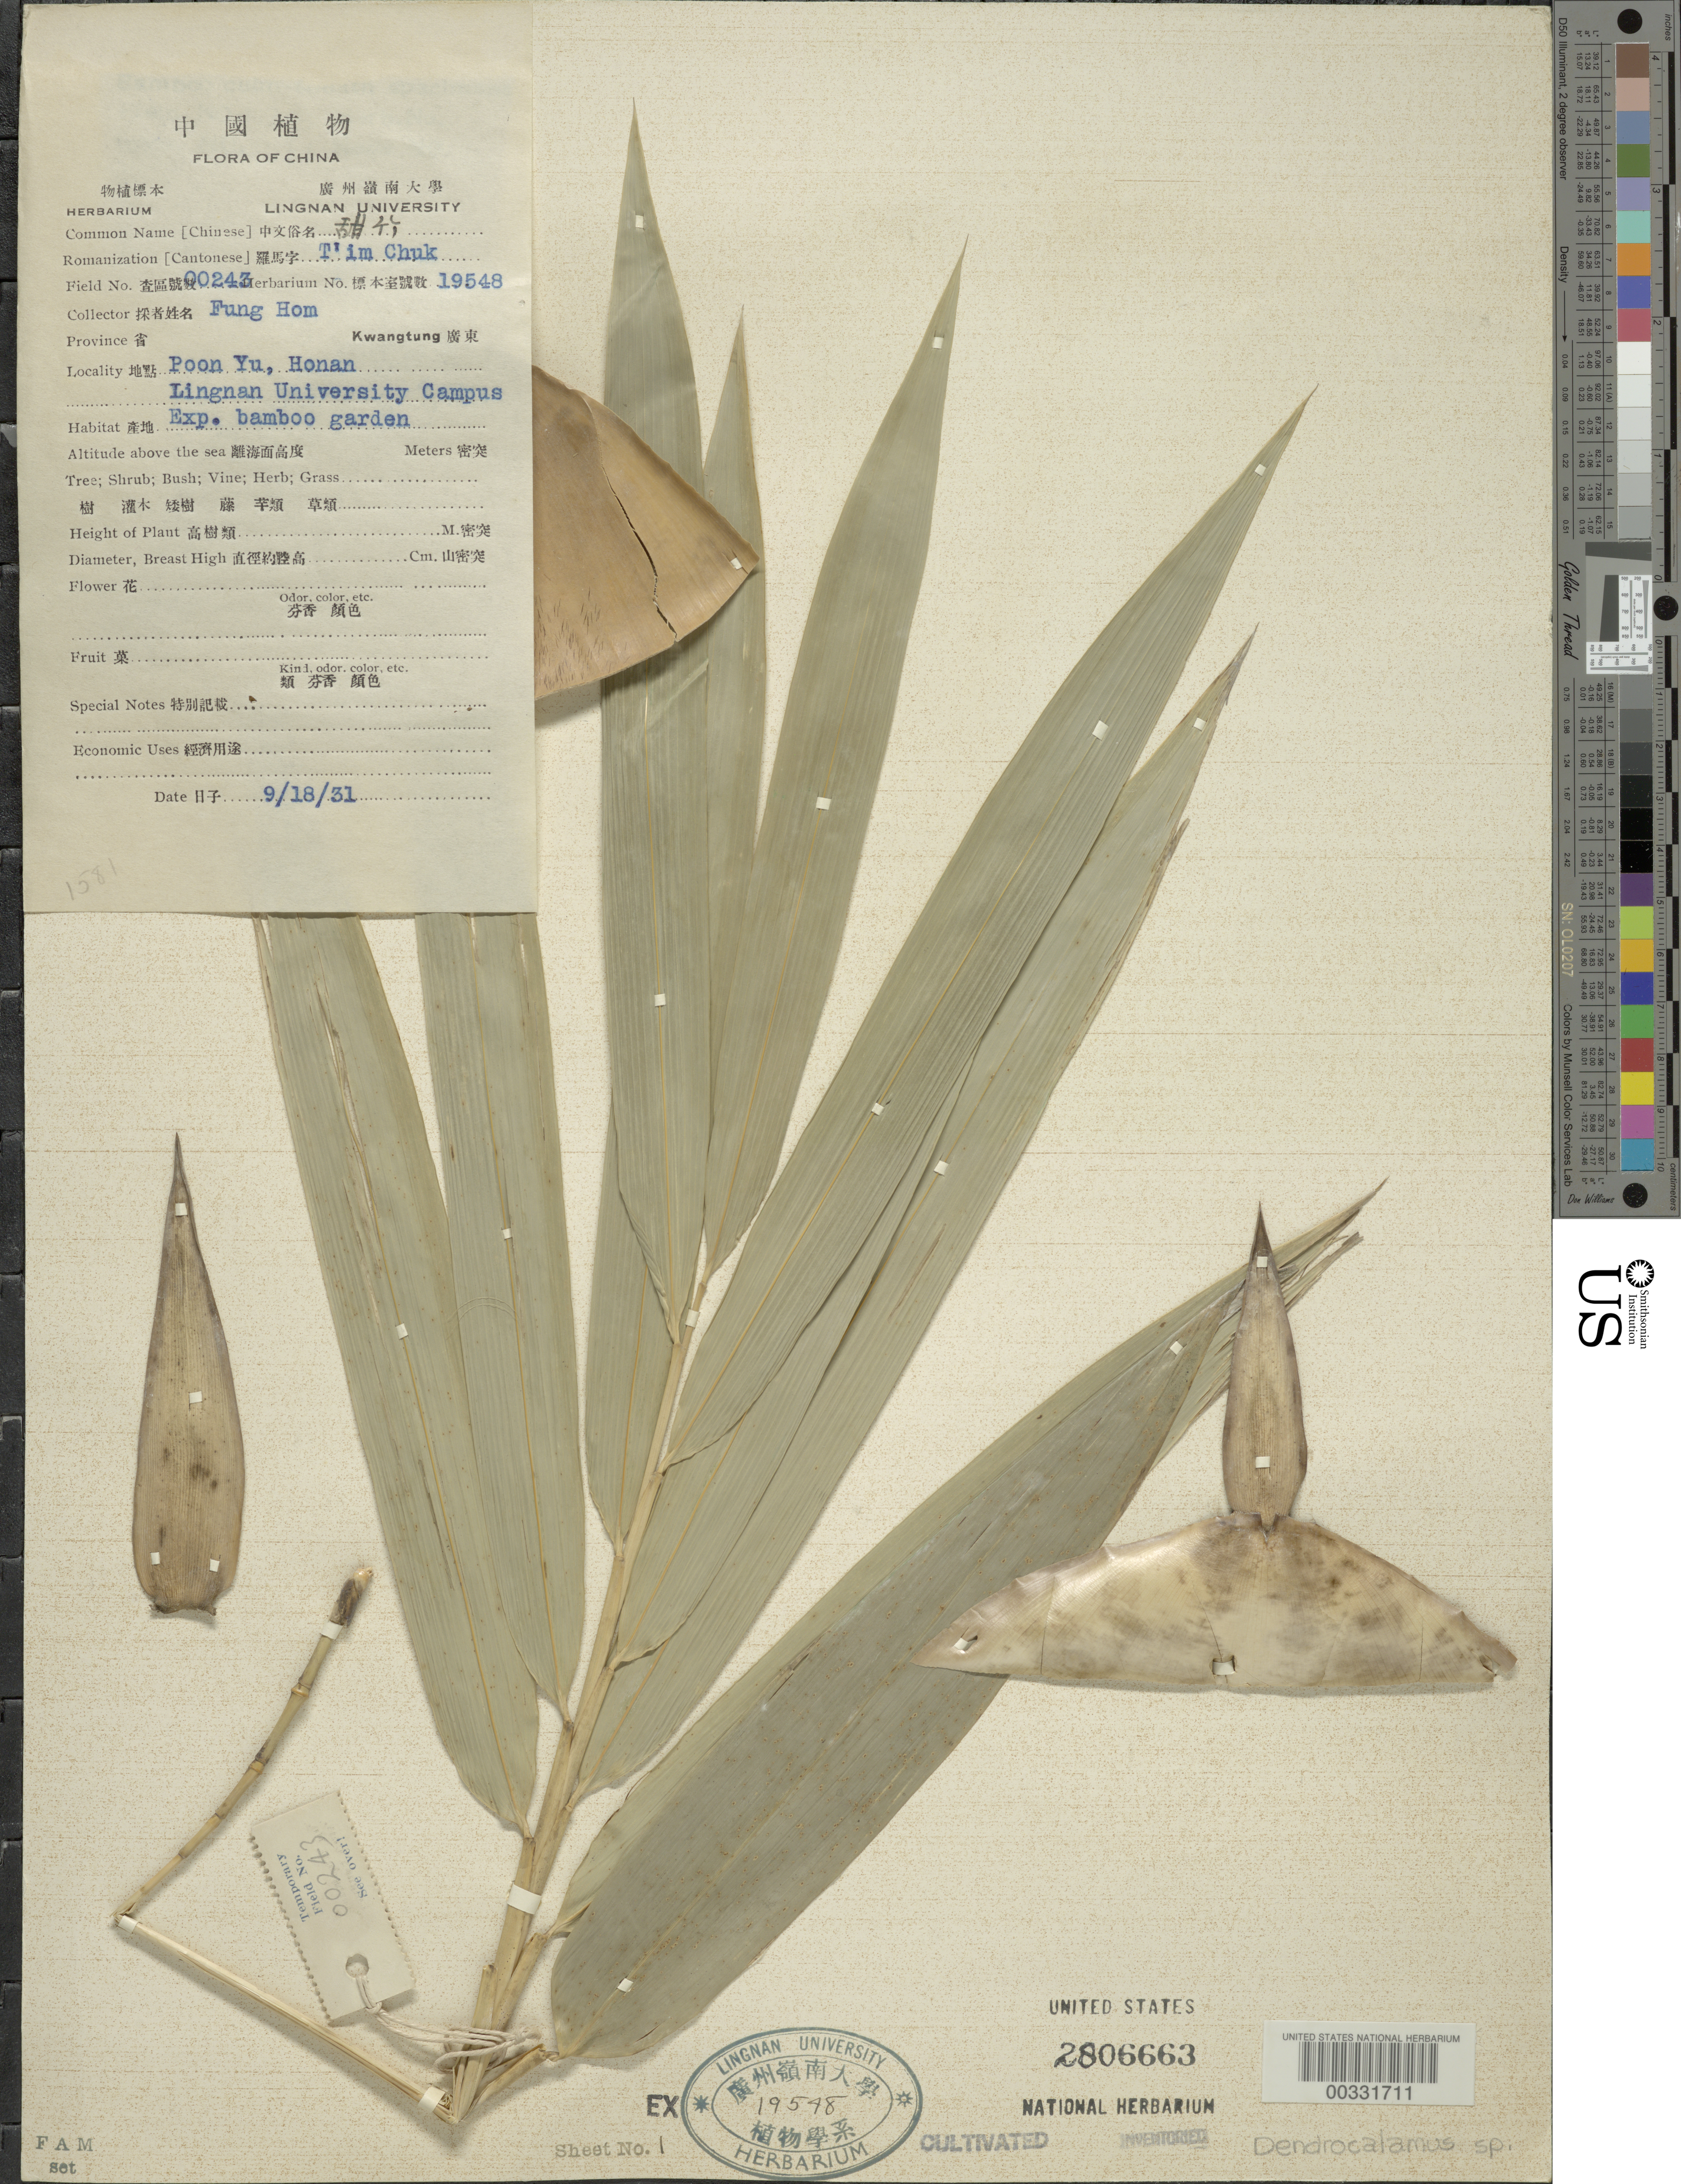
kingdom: Plantae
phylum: Tracheophyta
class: Liliopsida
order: Poales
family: Poaceae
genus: Dendrocalamus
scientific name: Dendrocalamus sp.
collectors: H. L. Fung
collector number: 243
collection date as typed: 18 Sep 1931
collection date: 1931-09-18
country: China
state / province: Guangdong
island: Honam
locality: Lingnan univ. bg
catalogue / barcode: US 2806663